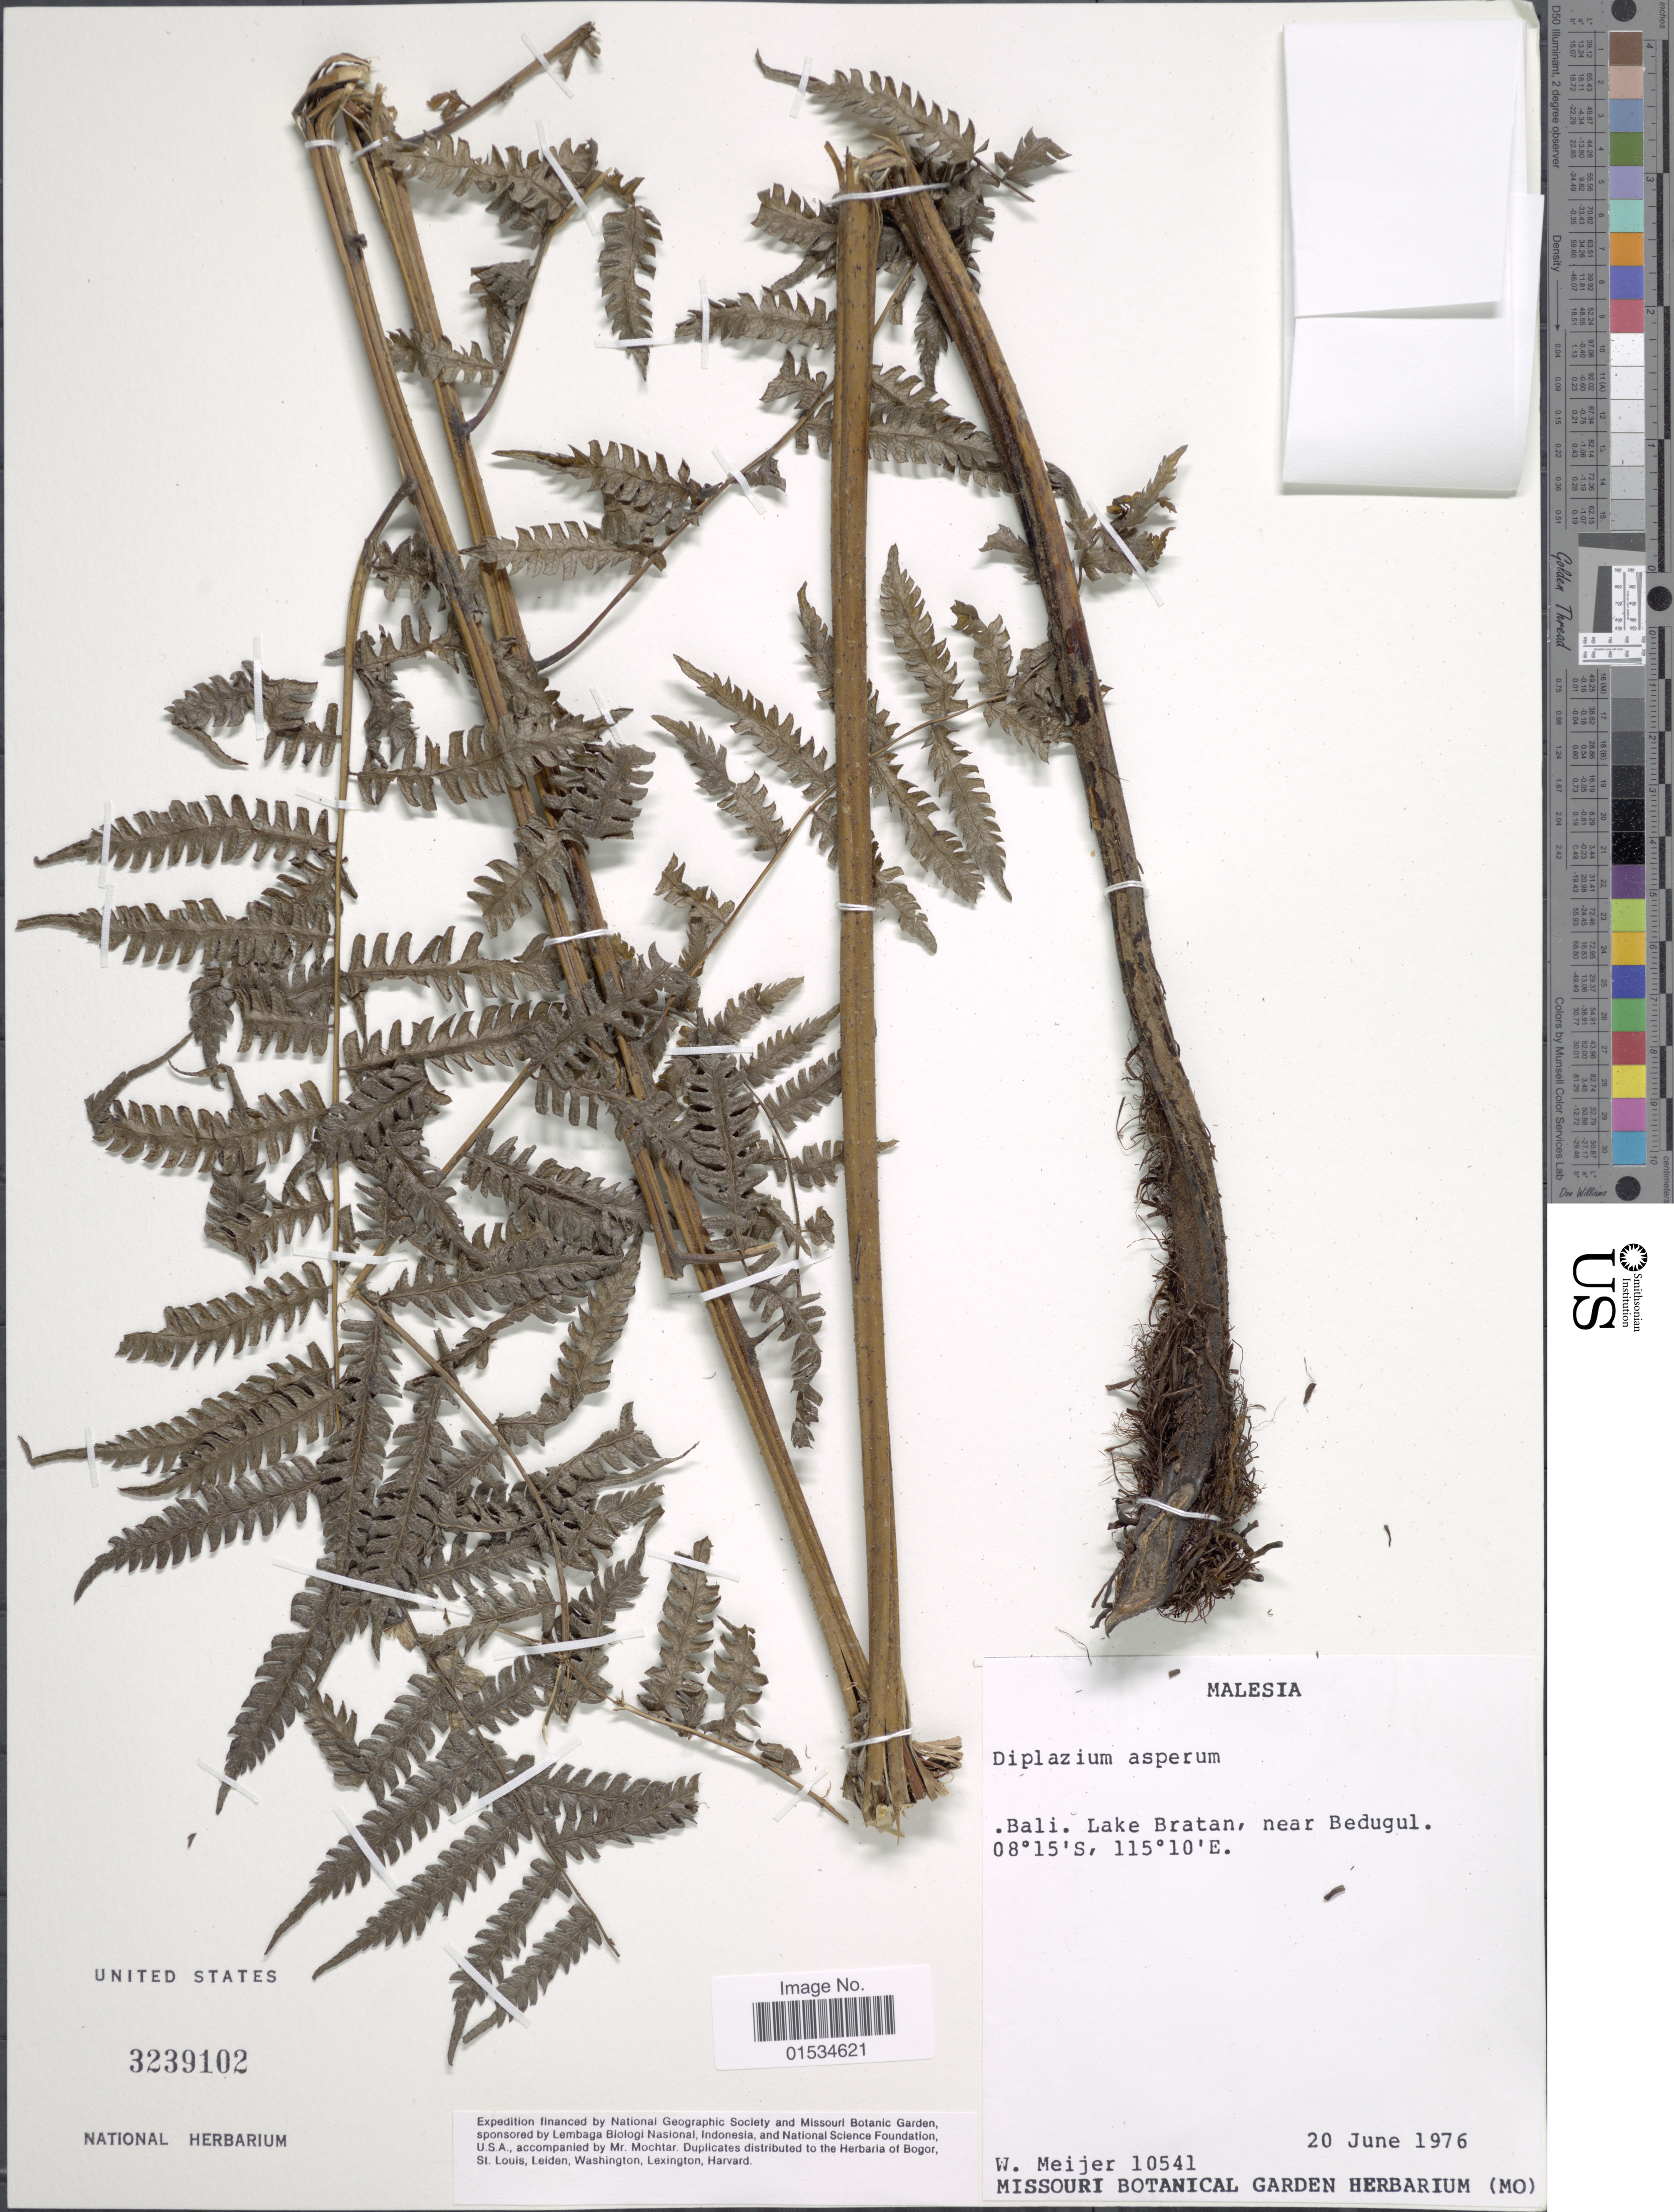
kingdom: Plantae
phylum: Tracheophyta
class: Polypodiopsida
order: Polypodiales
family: Athyriaceae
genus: Diplazium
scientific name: Diplazium asperum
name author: Blume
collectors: W. Meijer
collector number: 10541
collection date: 1976-06-20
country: Indonesia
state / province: Nusa Tenggara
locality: Bali, Lake Bataan, near Bedugul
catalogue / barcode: US 3239102